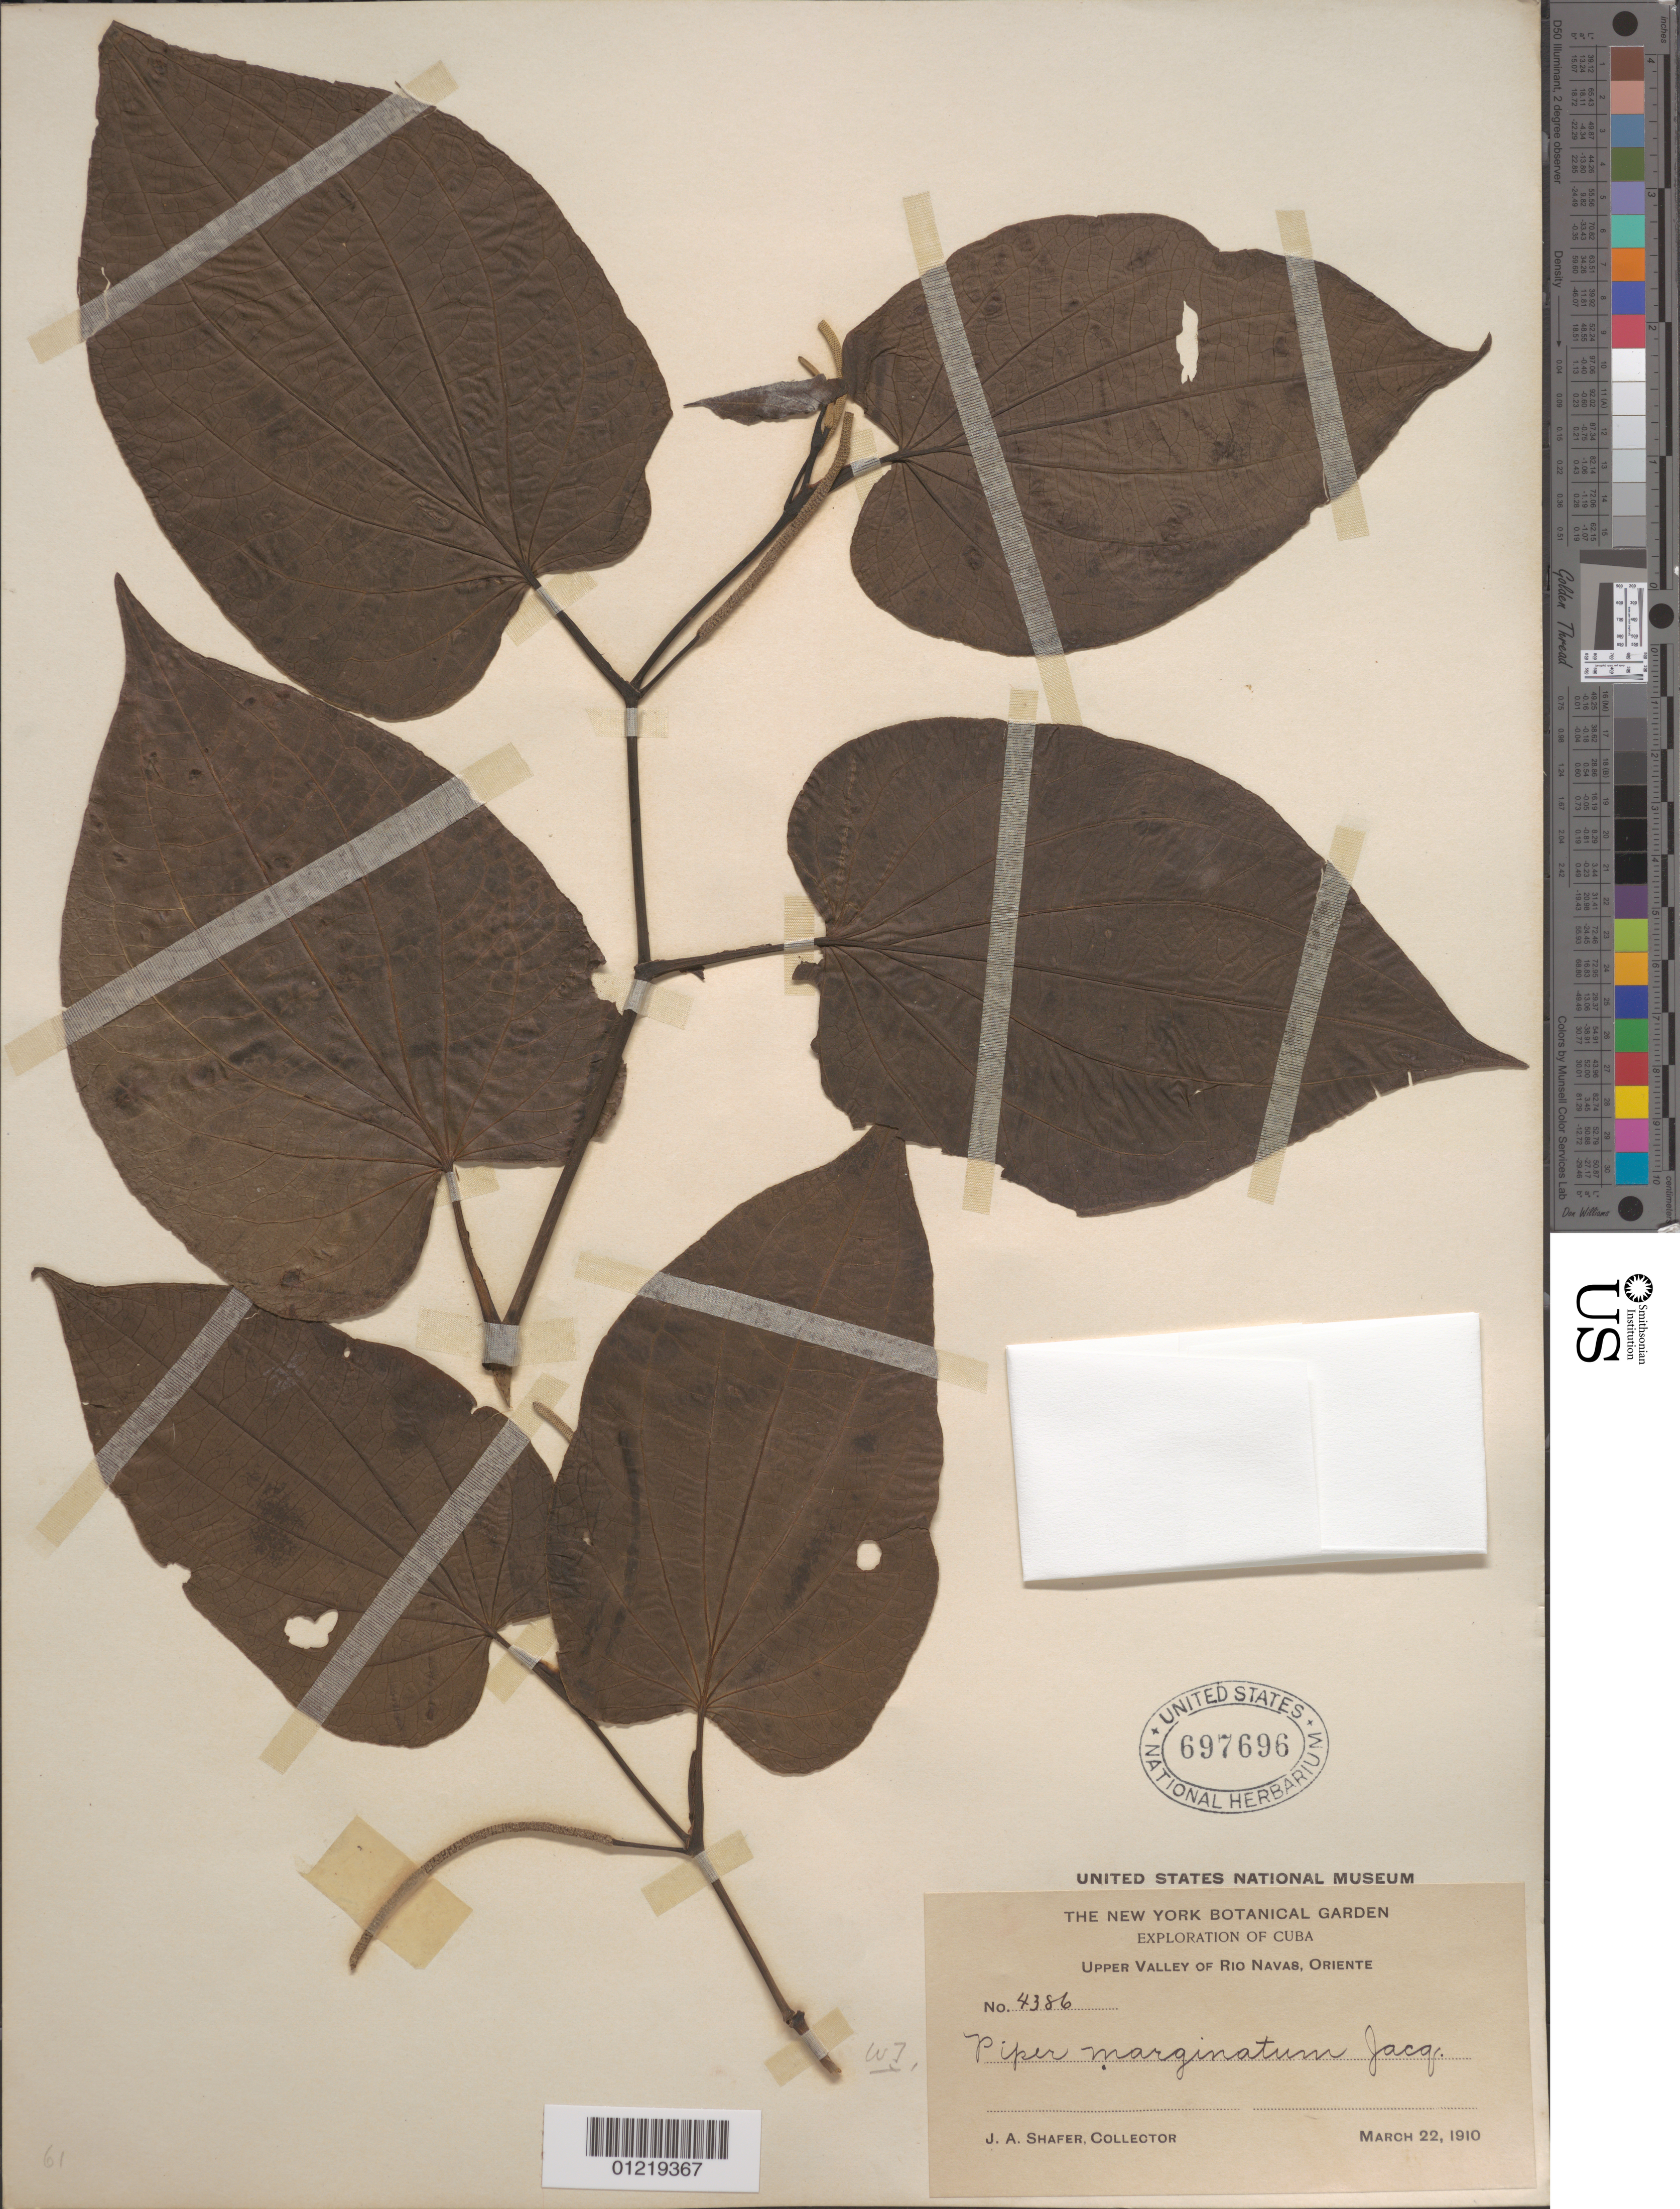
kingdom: Plantae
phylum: Tracheophyta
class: Magnoliopsida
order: Piperales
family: Piperaceae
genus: Piper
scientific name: Piper marginatum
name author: Jacq.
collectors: J. A. Shafer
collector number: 4386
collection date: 1910-03-22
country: Cuba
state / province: Guantanamo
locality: Rio Navas, upper valley.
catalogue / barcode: US 697696